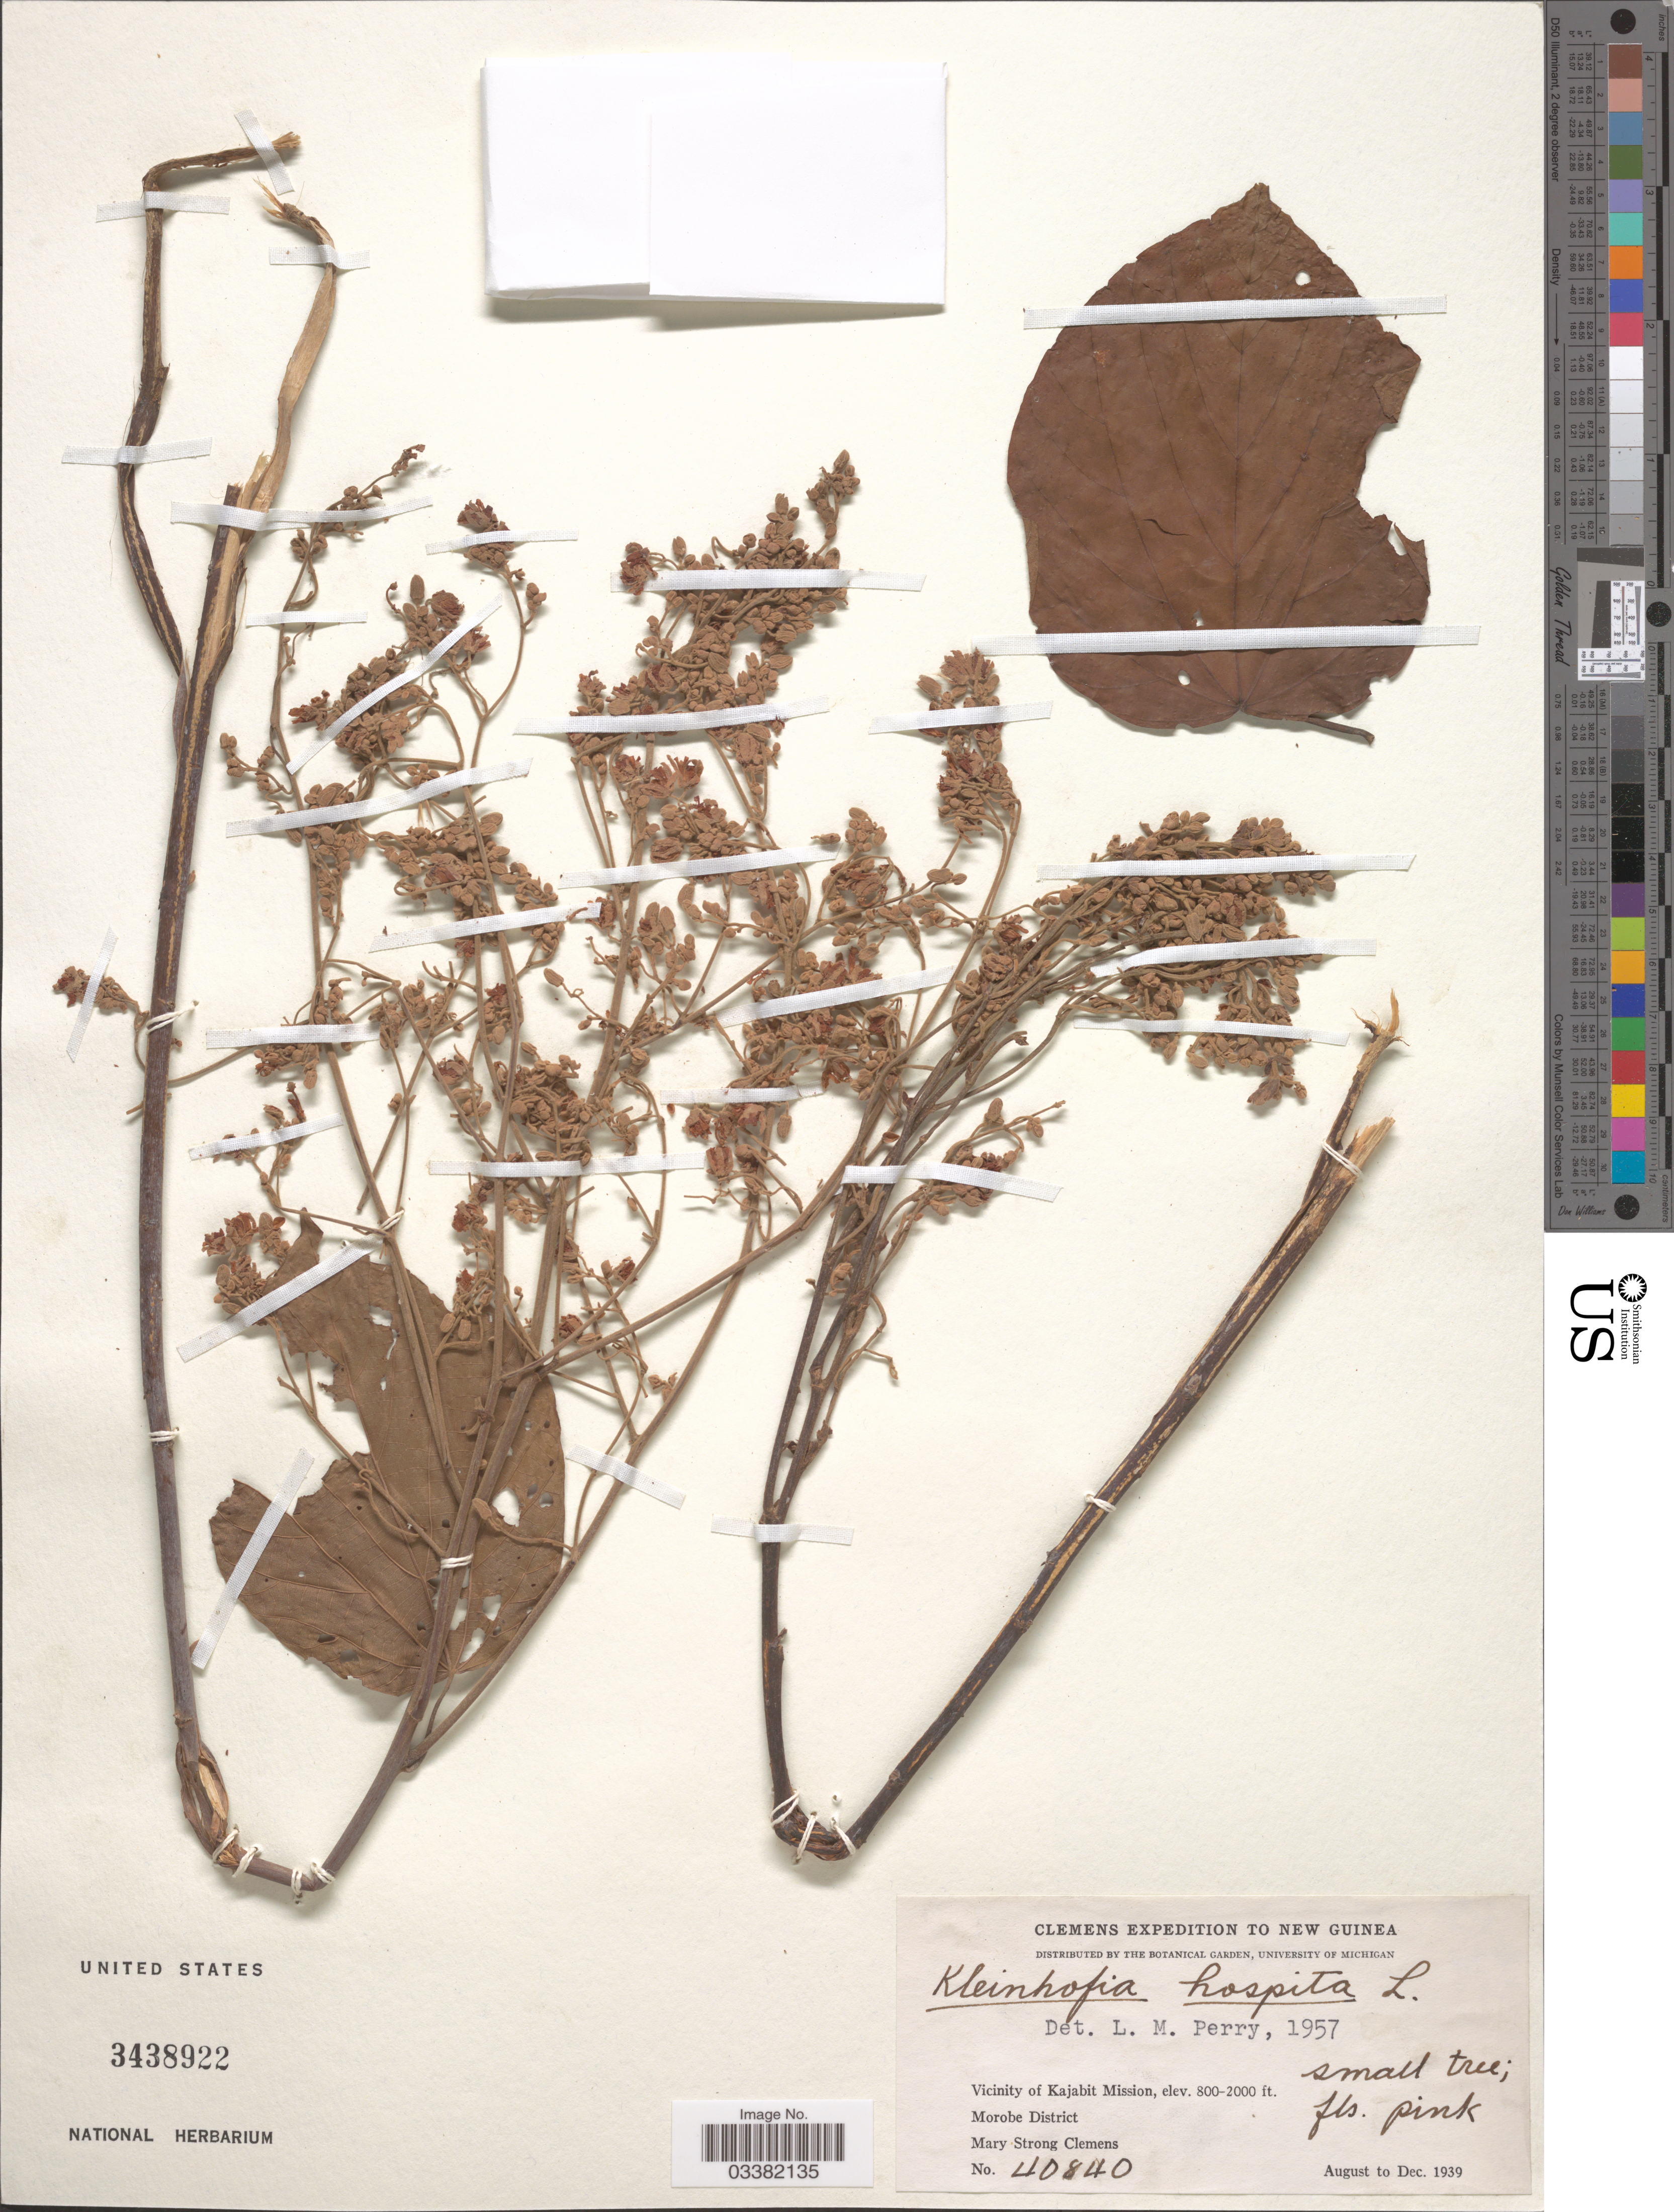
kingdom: Plantae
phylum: Tracheophyta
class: Magnoliopsida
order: Malvales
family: Malvaceae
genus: Kleinhovia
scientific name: Kleinhovia hospita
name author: L.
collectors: M. S. Clemens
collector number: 40840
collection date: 1939-08/1939-12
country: Papua New Guinea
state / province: Morobe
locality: New Guinea. Vicinity of Kajabit Mission. Morobe District.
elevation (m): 244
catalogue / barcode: US 3438922